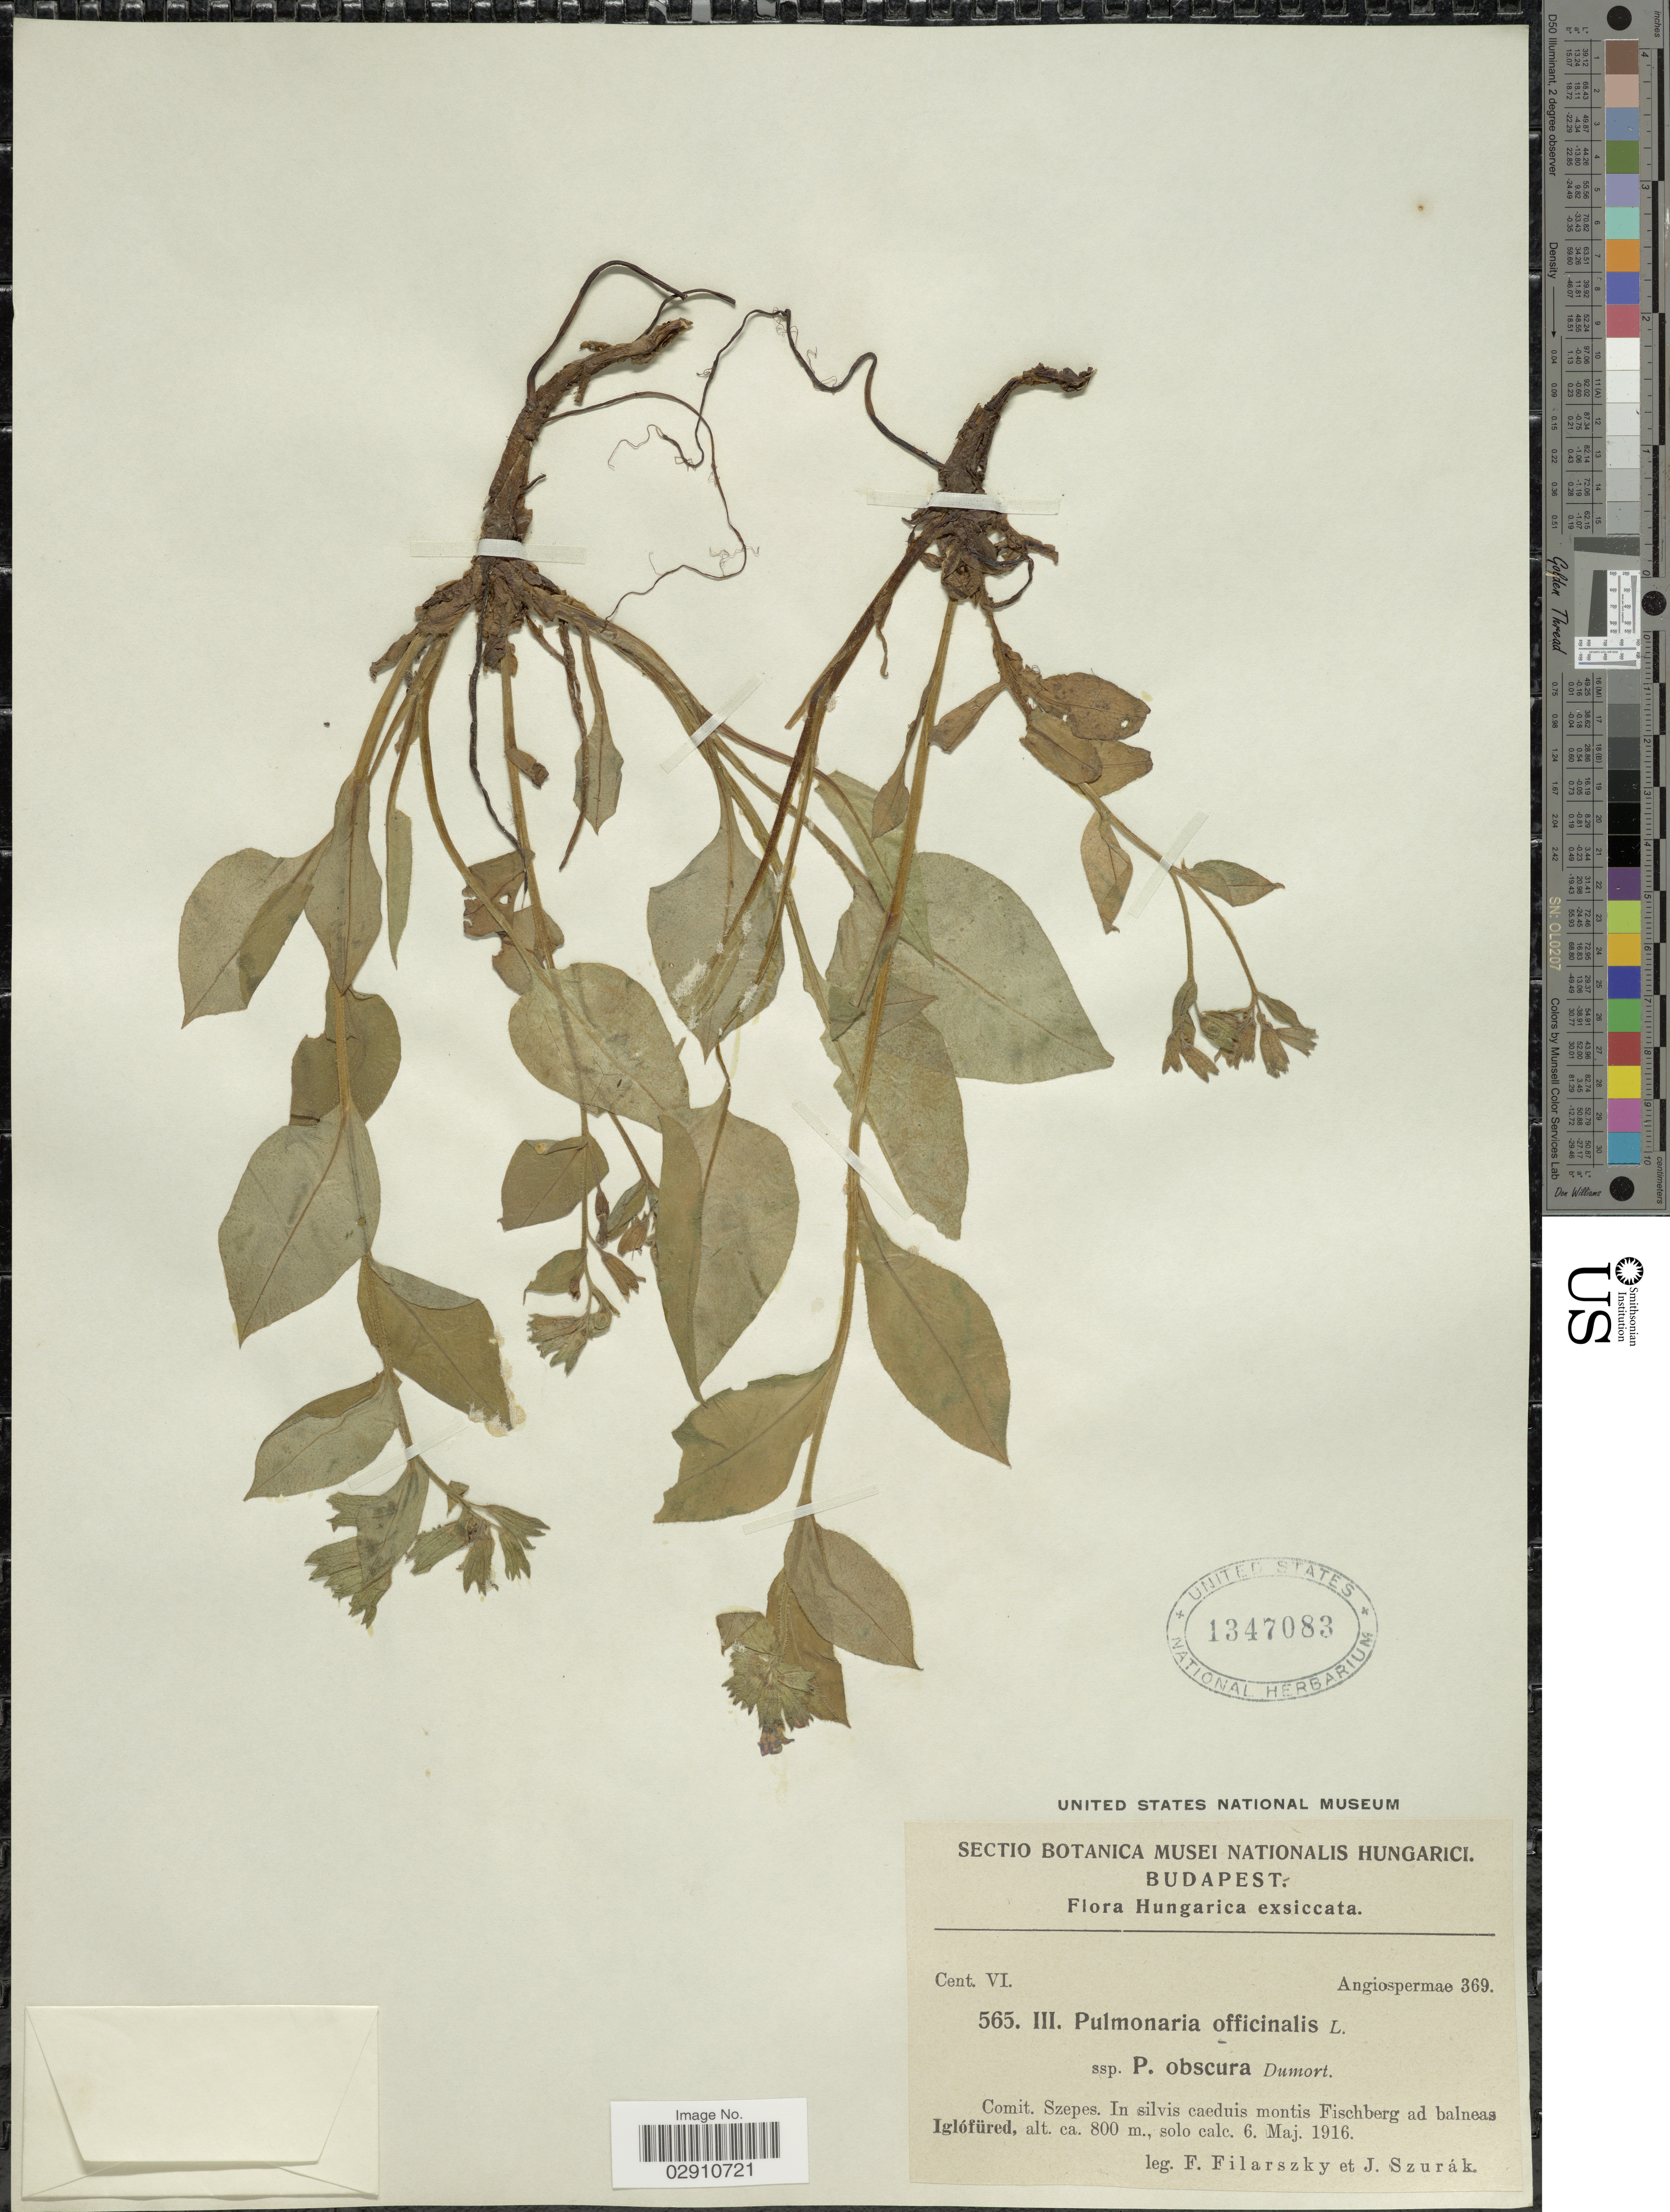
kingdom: Plantae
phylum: Tracheophyta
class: Magnoliopsida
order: Boraginales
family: Boraginaceae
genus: Pulmonaria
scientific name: Pulmonaria officinalis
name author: L.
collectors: F. Filarszky & J. Szurak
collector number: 565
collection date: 1916-05-06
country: Hungary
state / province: Budapest, Capital District of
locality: Comit. Szepes. In silvis caeduis montis Fischberg ad balneas Iglófüred.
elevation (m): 800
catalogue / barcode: US 1347083